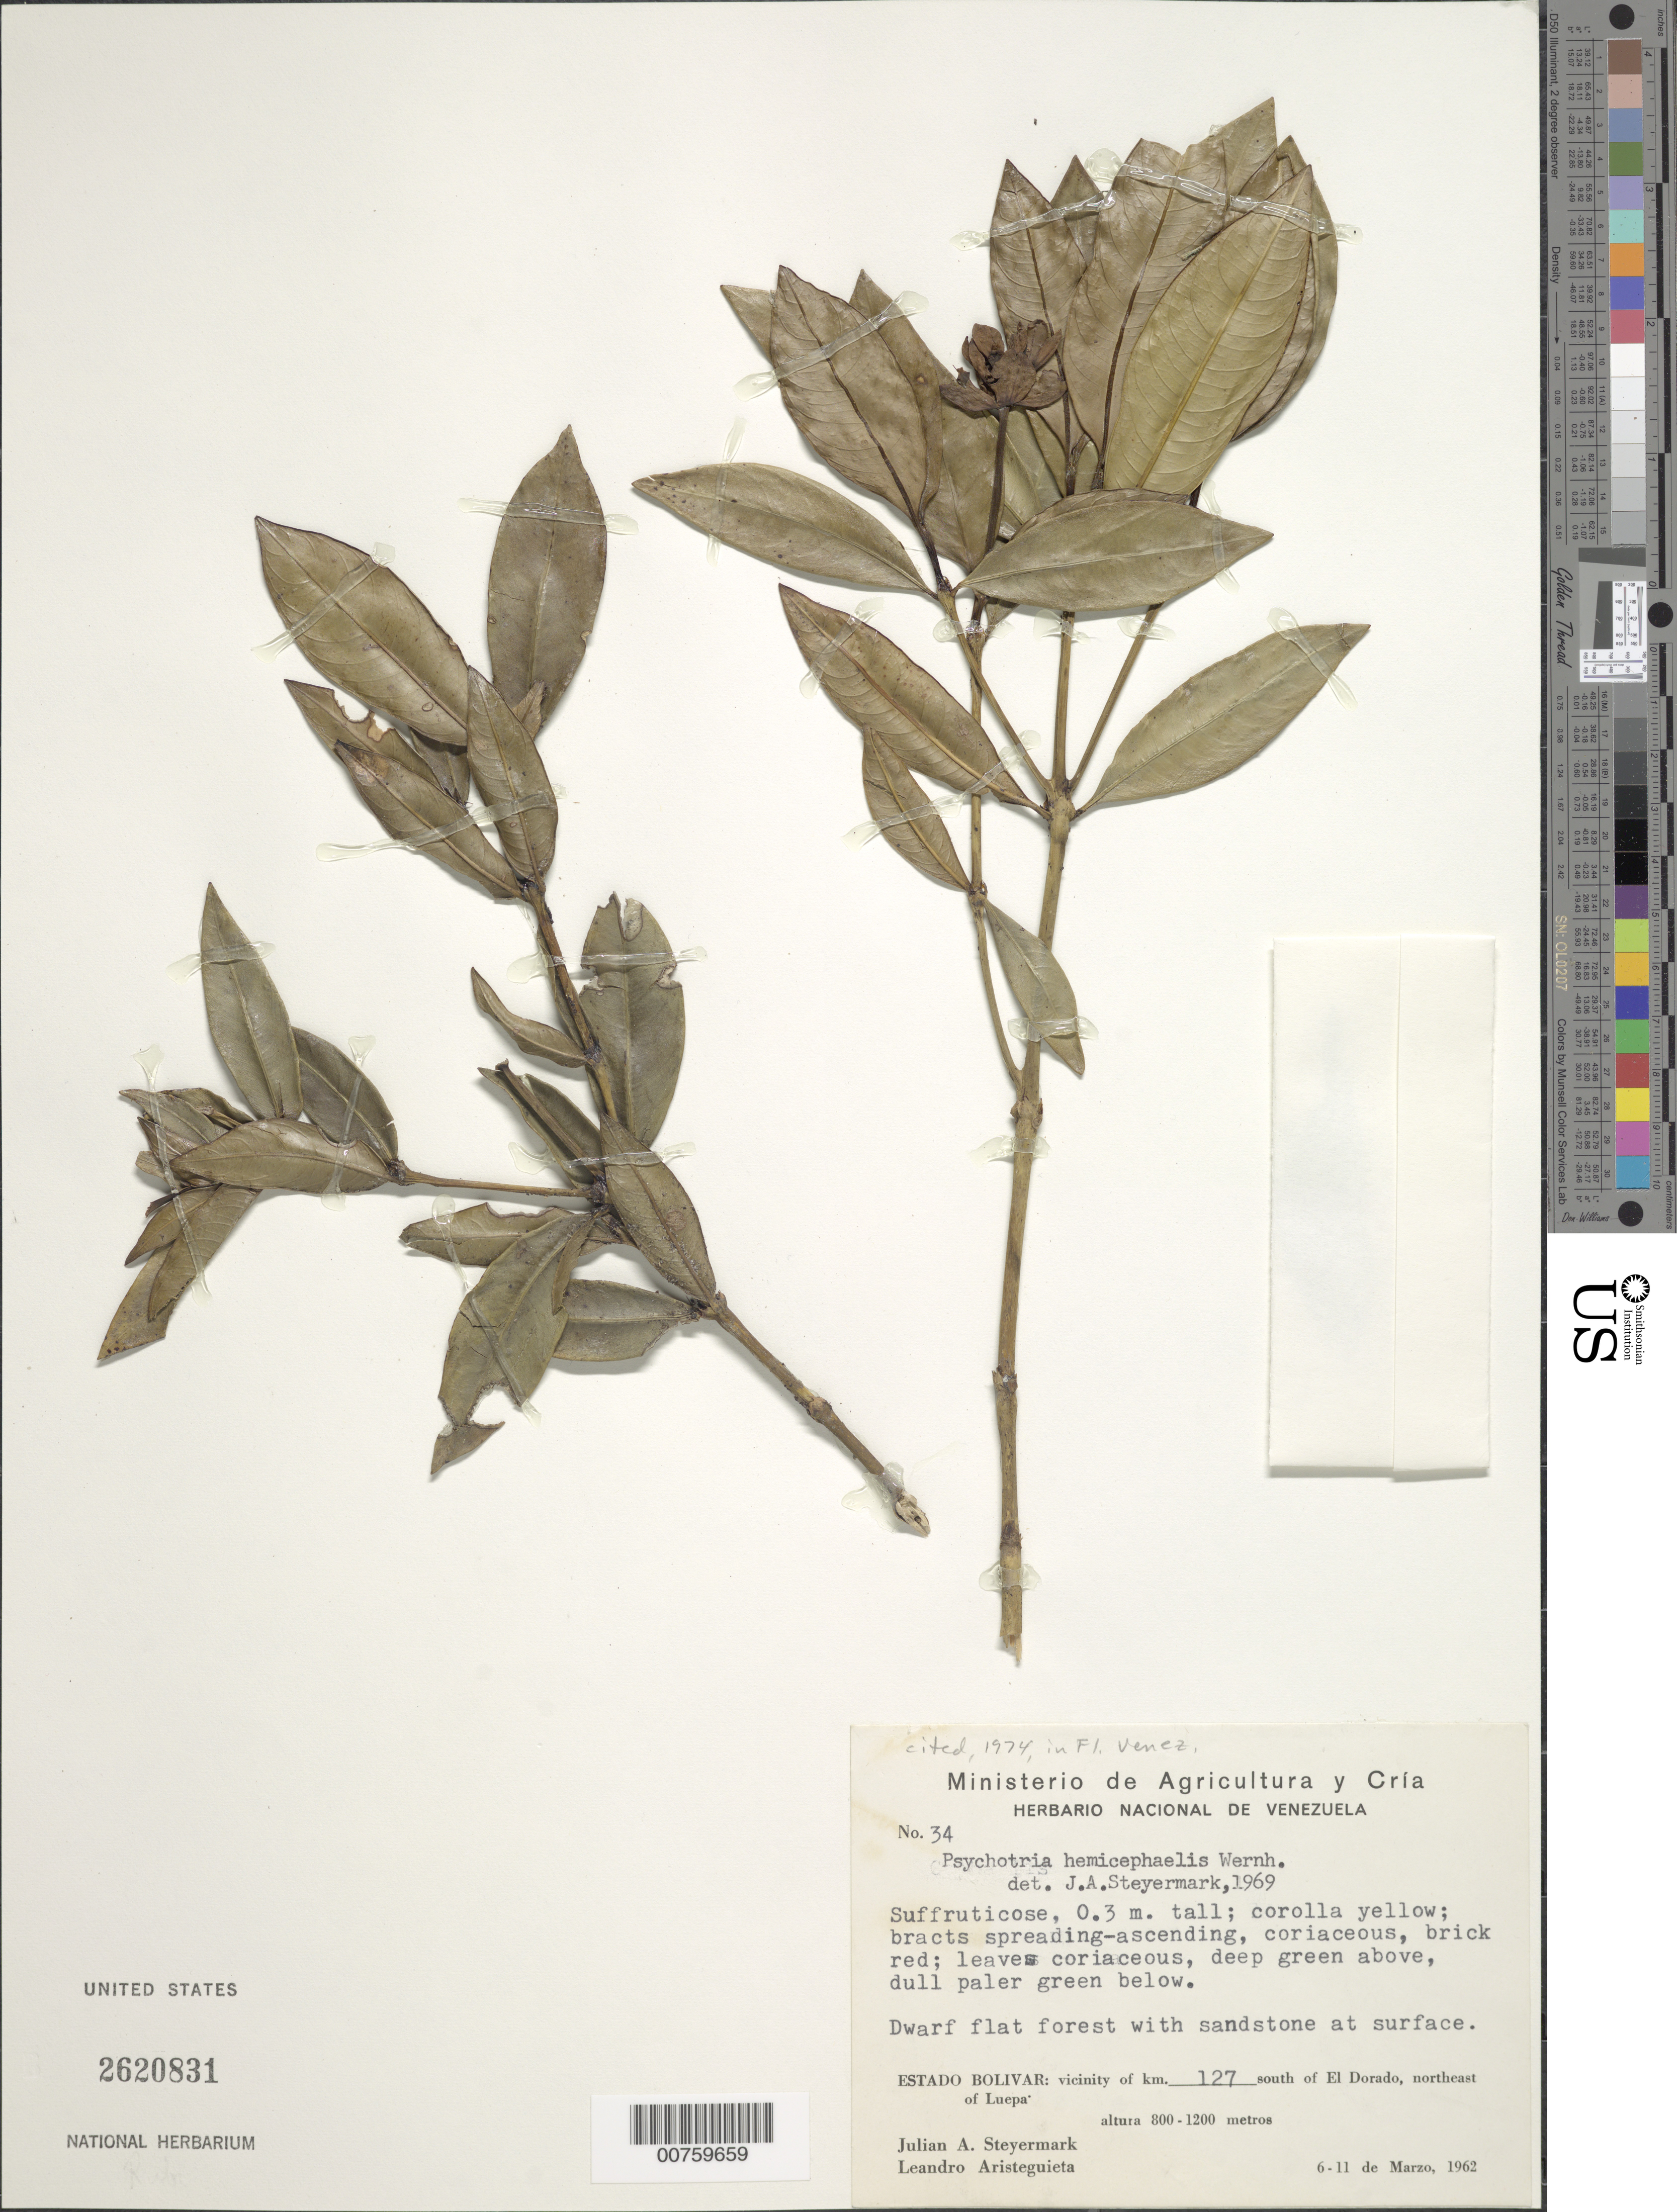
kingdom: Plantae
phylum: Tracheophyta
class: Magnoliopsida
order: Gentianales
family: Rubiaceae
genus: Palicourea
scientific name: Palicourea hemicephaelis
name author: (Wernham) Delprete & J.H. Kirkbr.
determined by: Kirkbride, J. H., Jr.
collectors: J. Steyermark & L. Aristeguieta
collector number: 62 34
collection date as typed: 6-Mar-62 to 11-Mar-62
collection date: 1962-03-06/1962-03-11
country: Venezuela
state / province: Bolívar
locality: El Dorado, 127 km S of, NE of Luepa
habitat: Dwarf flat forest with sandstone at surface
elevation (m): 800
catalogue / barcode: US 2620831